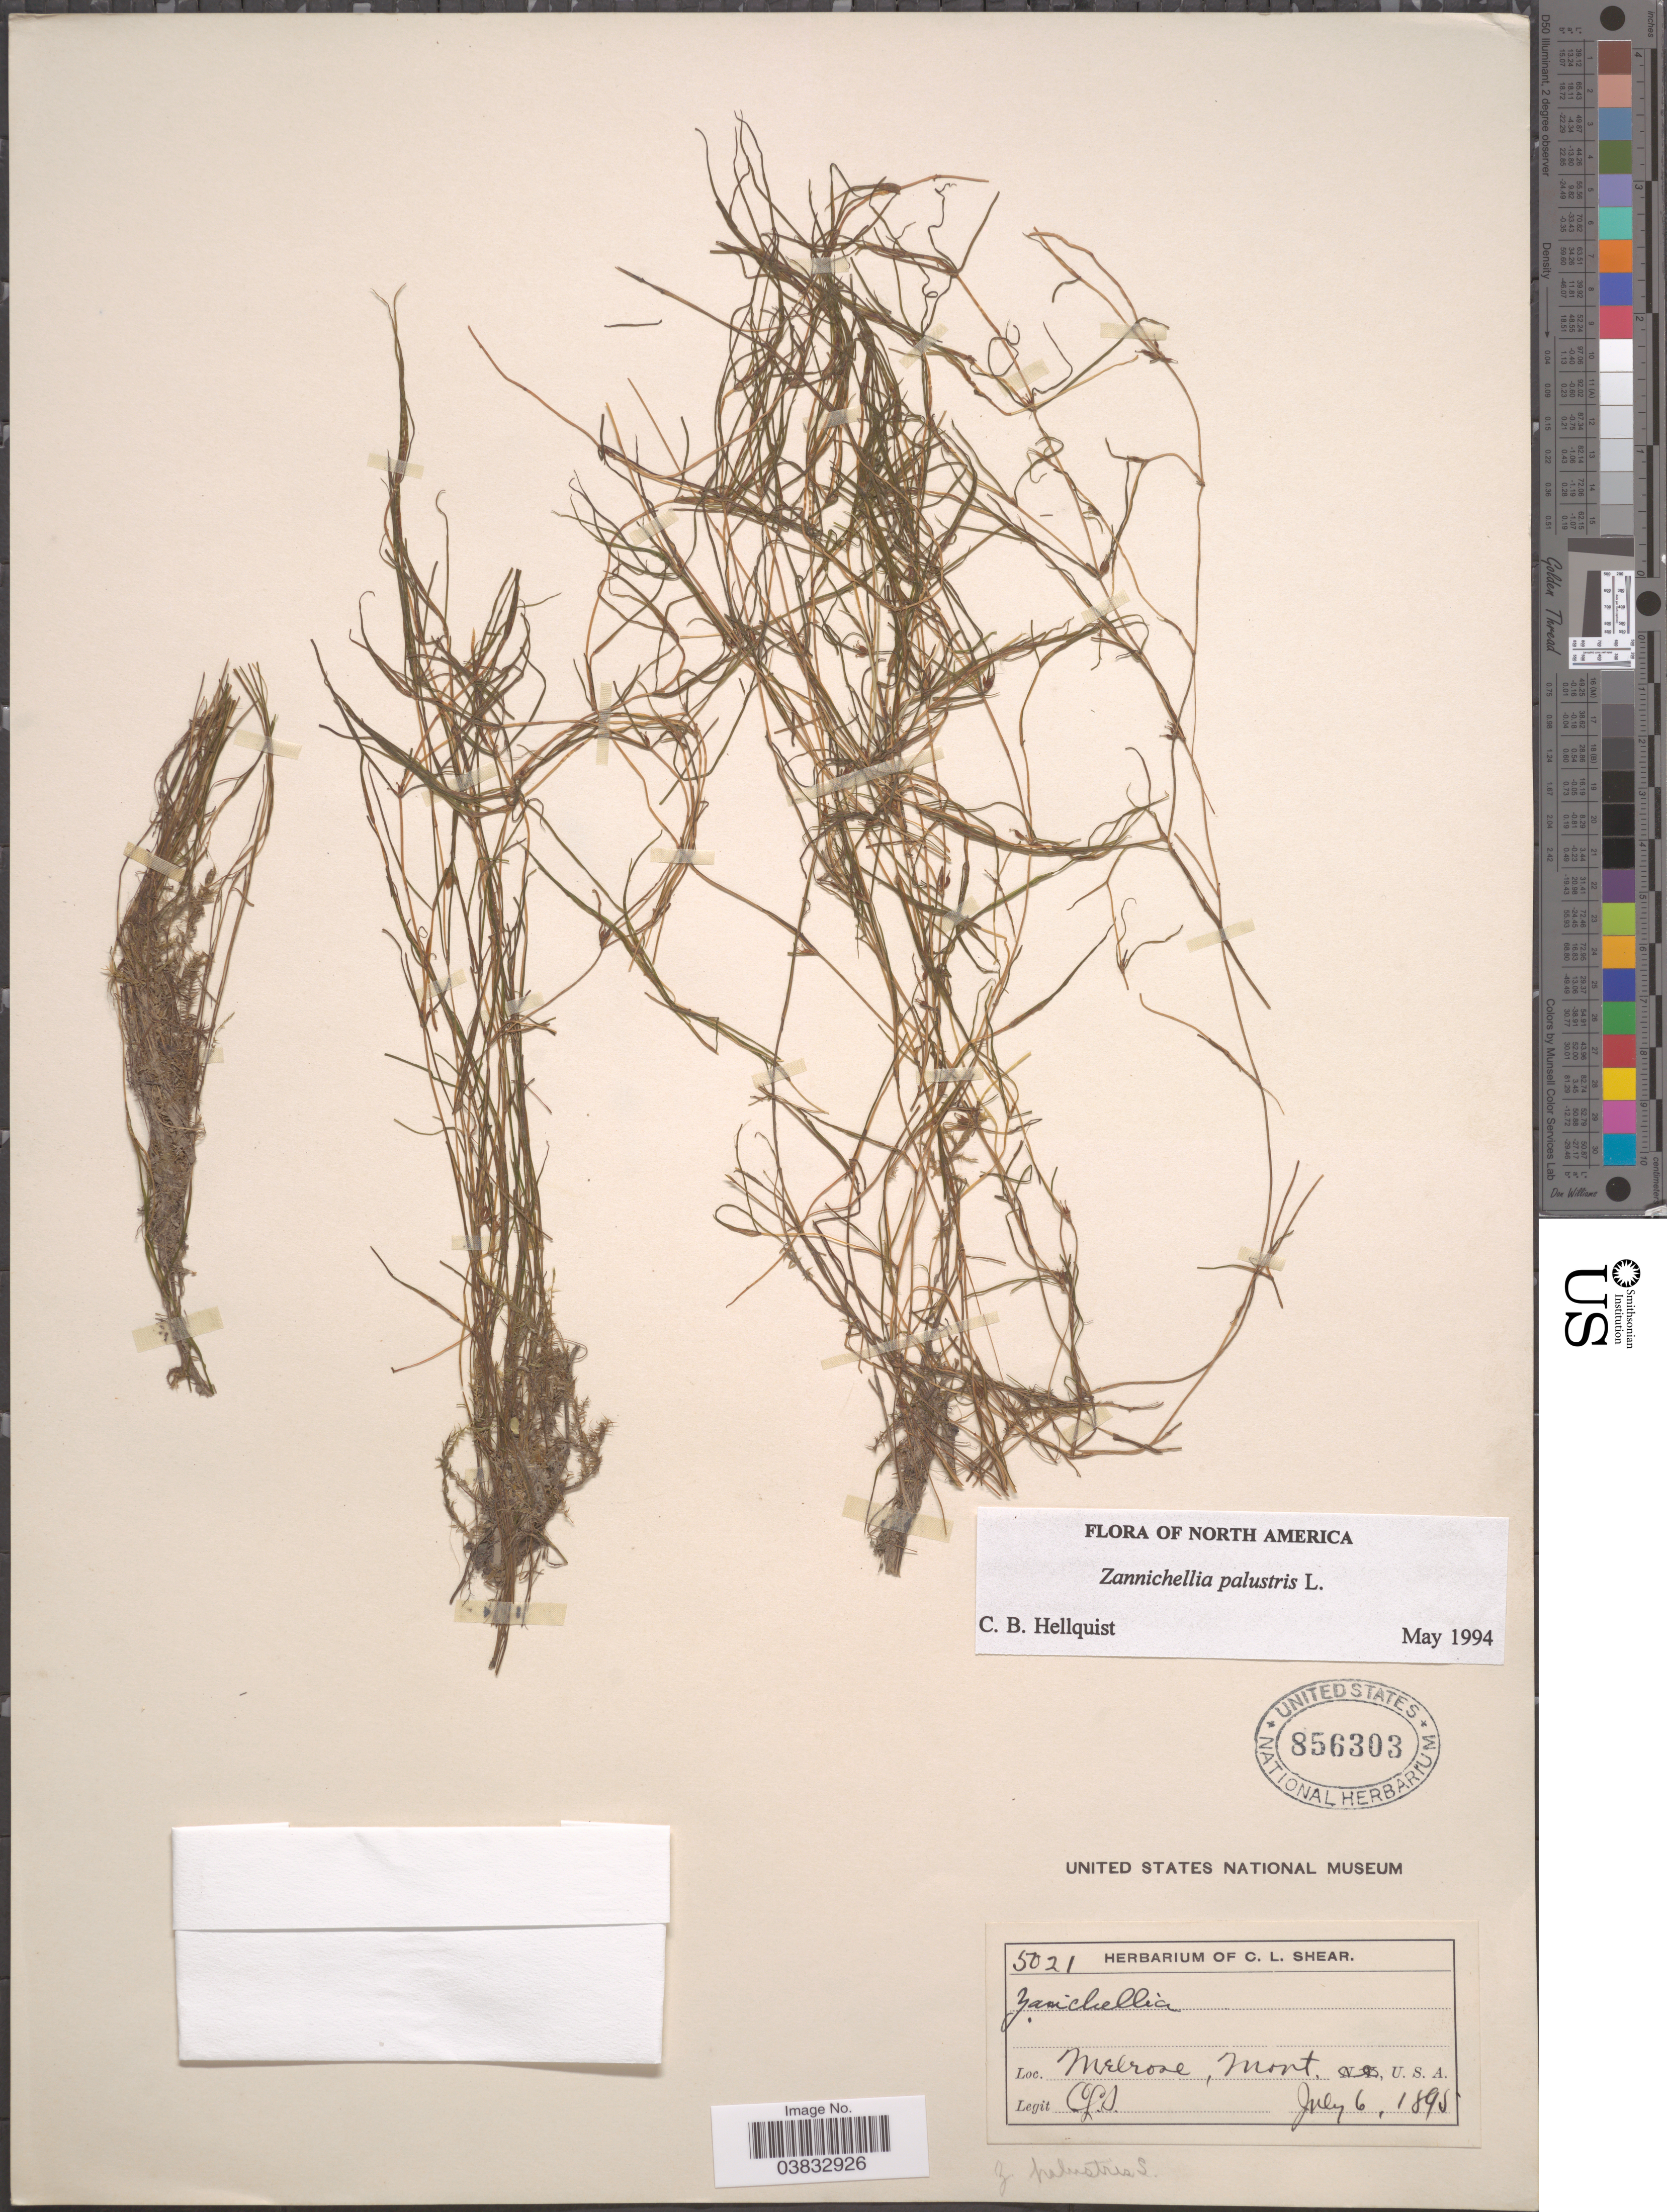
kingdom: Plantae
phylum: Tracheophyta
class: Liliopsida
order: Alismatales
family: Potamogetonaceae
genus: Zannichellia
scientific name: Zannichellia palustris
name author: L.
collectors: C. L. Shear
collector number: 5021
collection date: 1895-07-06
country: United States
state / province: Montana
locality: Melrose.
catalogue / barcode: US 856303